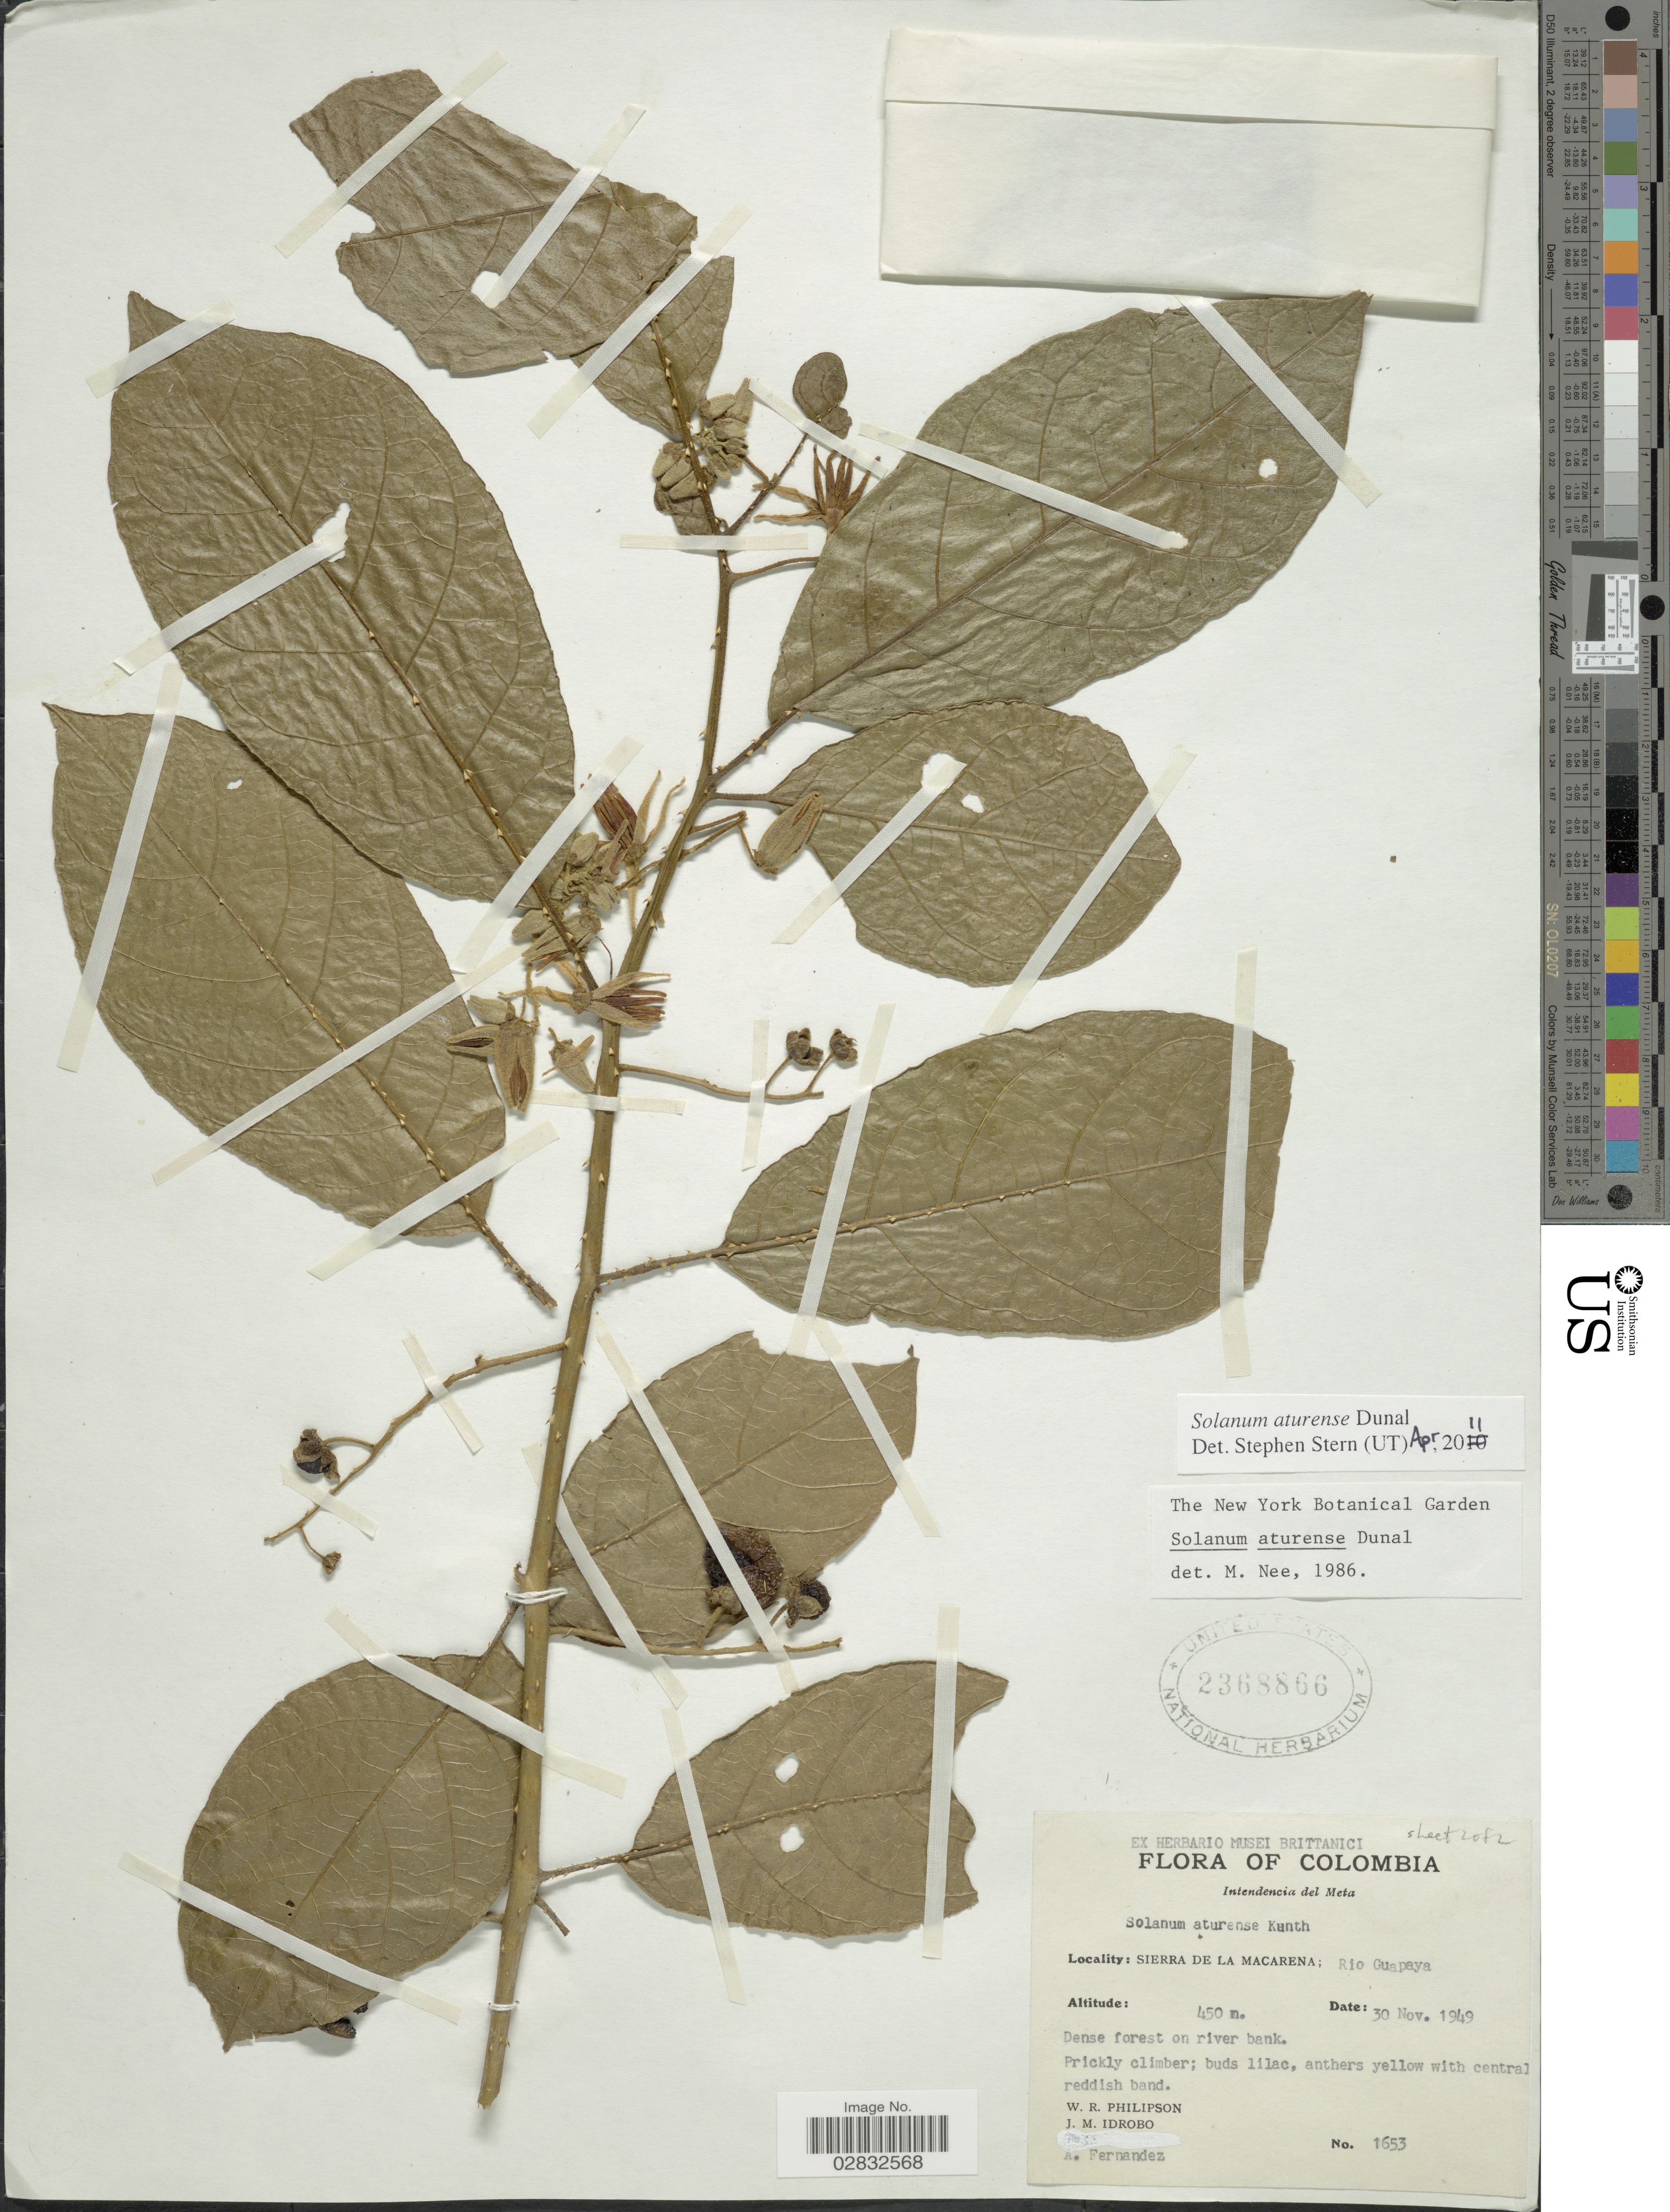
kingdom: Plantae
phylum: Tracheophyta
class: Magnoliopsida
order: Solanales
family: Solanaceae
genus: Solanum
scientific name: Solanum aturense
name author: Humb. & Bonpl. ex Dunal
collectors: W. R. Philipson, J. M. Idrobo & A. Fernandez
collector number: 1653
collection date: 1949-11-30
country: Colombia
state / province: Meta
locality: Intendencia del Meta, Sierra de La Macarena; Rio Guapaya.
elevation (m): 450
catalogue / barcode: US 2368866